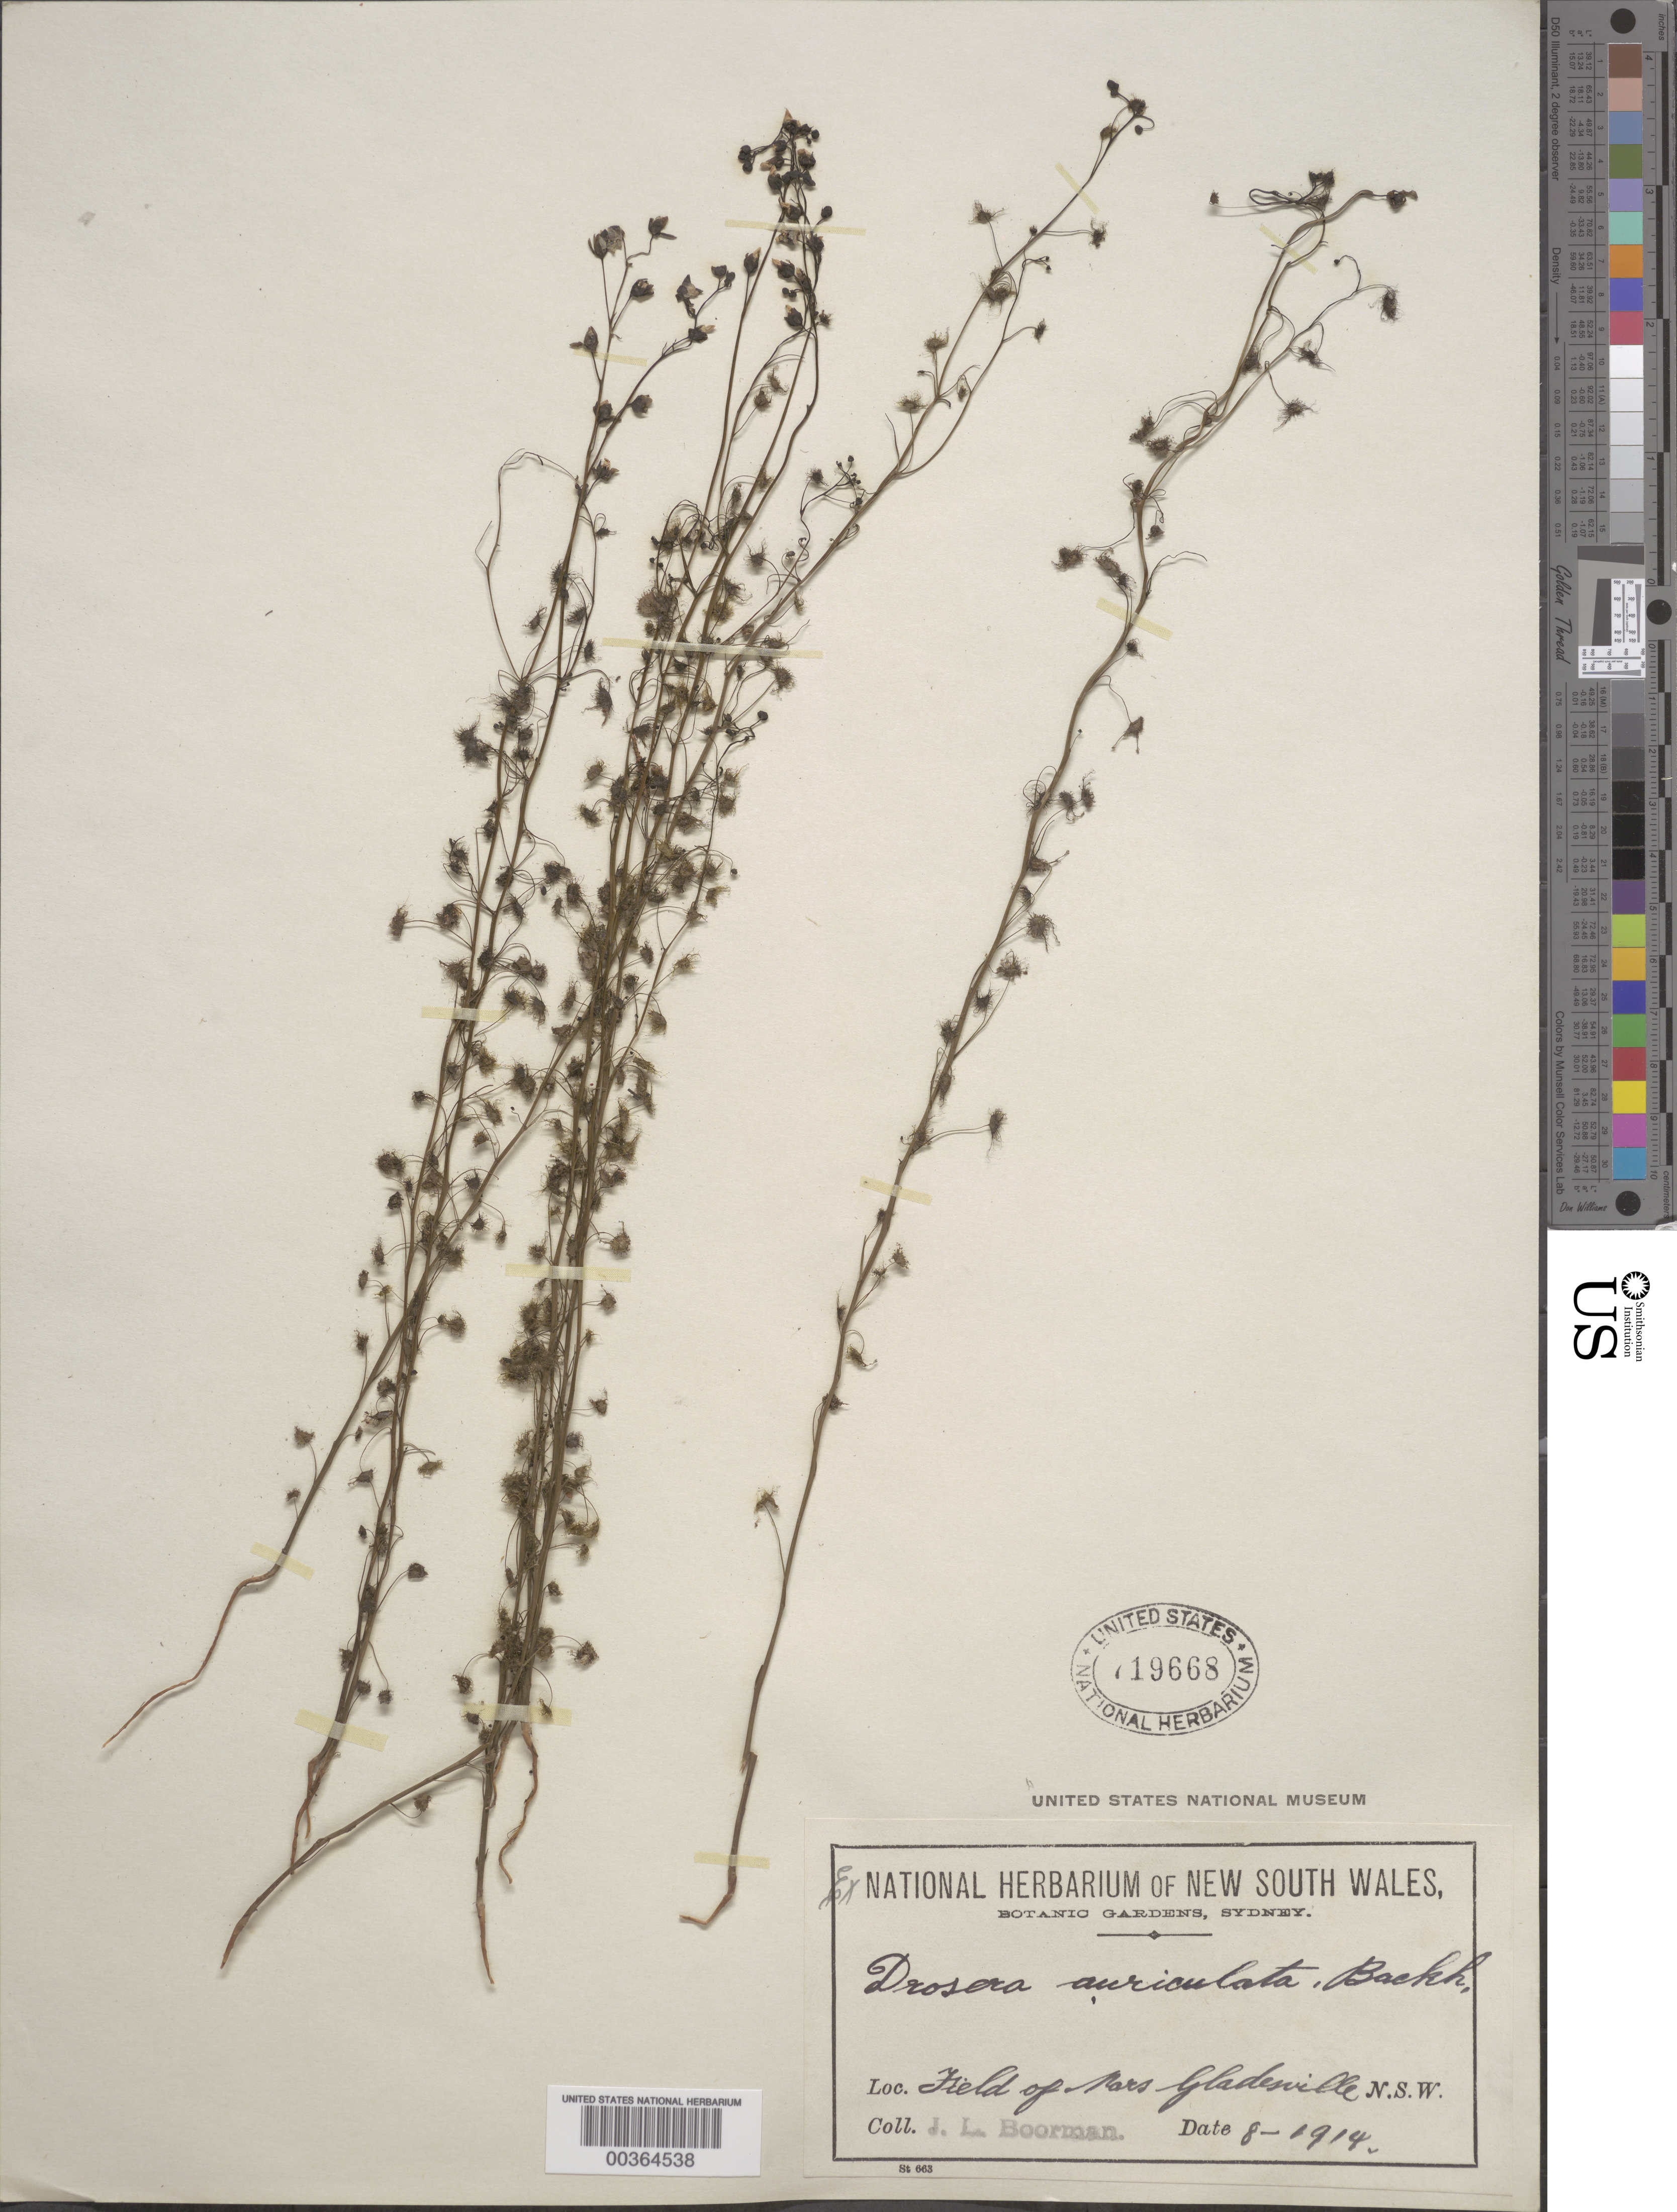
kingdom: Plantae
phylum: Tracheophyta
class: Magnoliopsida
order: Caryophyllales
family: Droseraceae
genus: Drosera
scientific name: Drosera auriculata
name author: Backh. ex Planch.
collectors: J. Boorman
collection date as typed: Aug 1914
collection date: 1914-08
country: Australia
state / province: New South Wales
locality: Gladesville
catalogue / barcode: US 719668